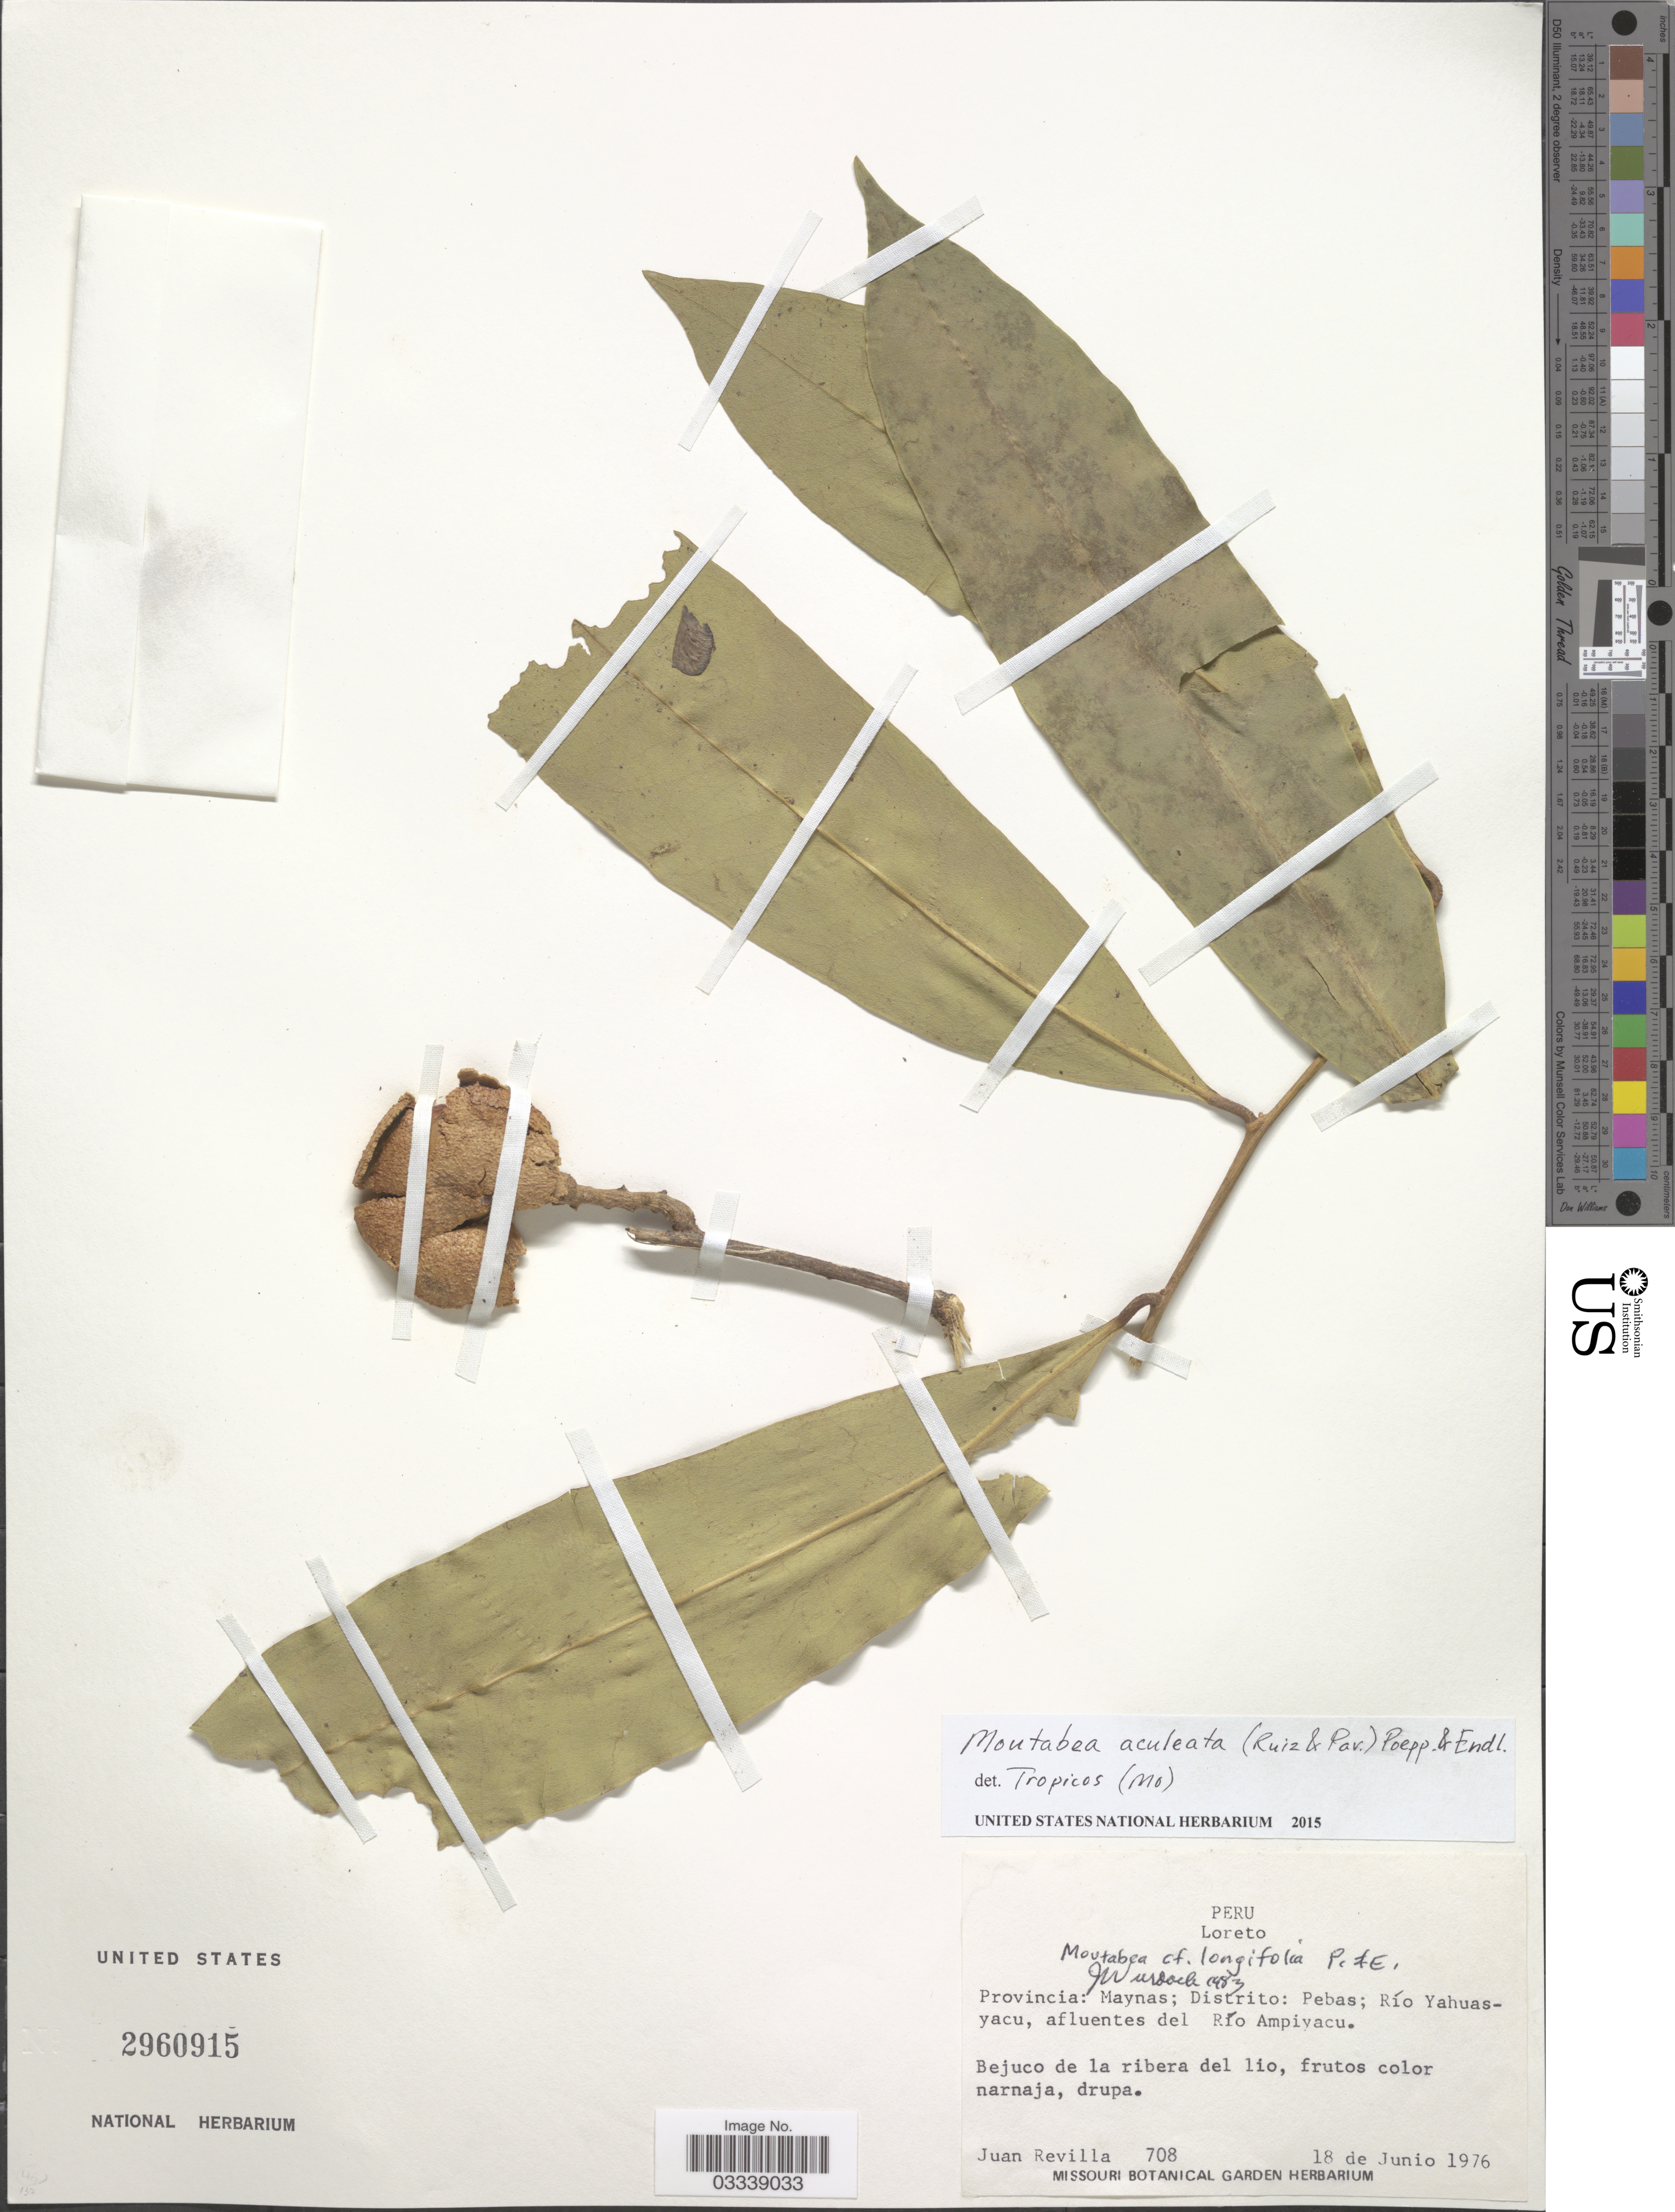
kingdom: Plantae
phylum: Tracheophyta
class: Magnoliopsida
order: Fabales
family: Polygalaceae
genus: Moutabea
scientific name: Moutabea aculeata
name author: Ruiz & Pav.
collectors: J. Revilla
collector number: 708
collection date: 1976-06-18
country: Peru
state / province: Loreto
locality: Provincia: Maynas; Distrito: Pebas, Río Yahuasyacu, afluentes del Río Ampiyacu.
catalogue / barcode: US 2960915